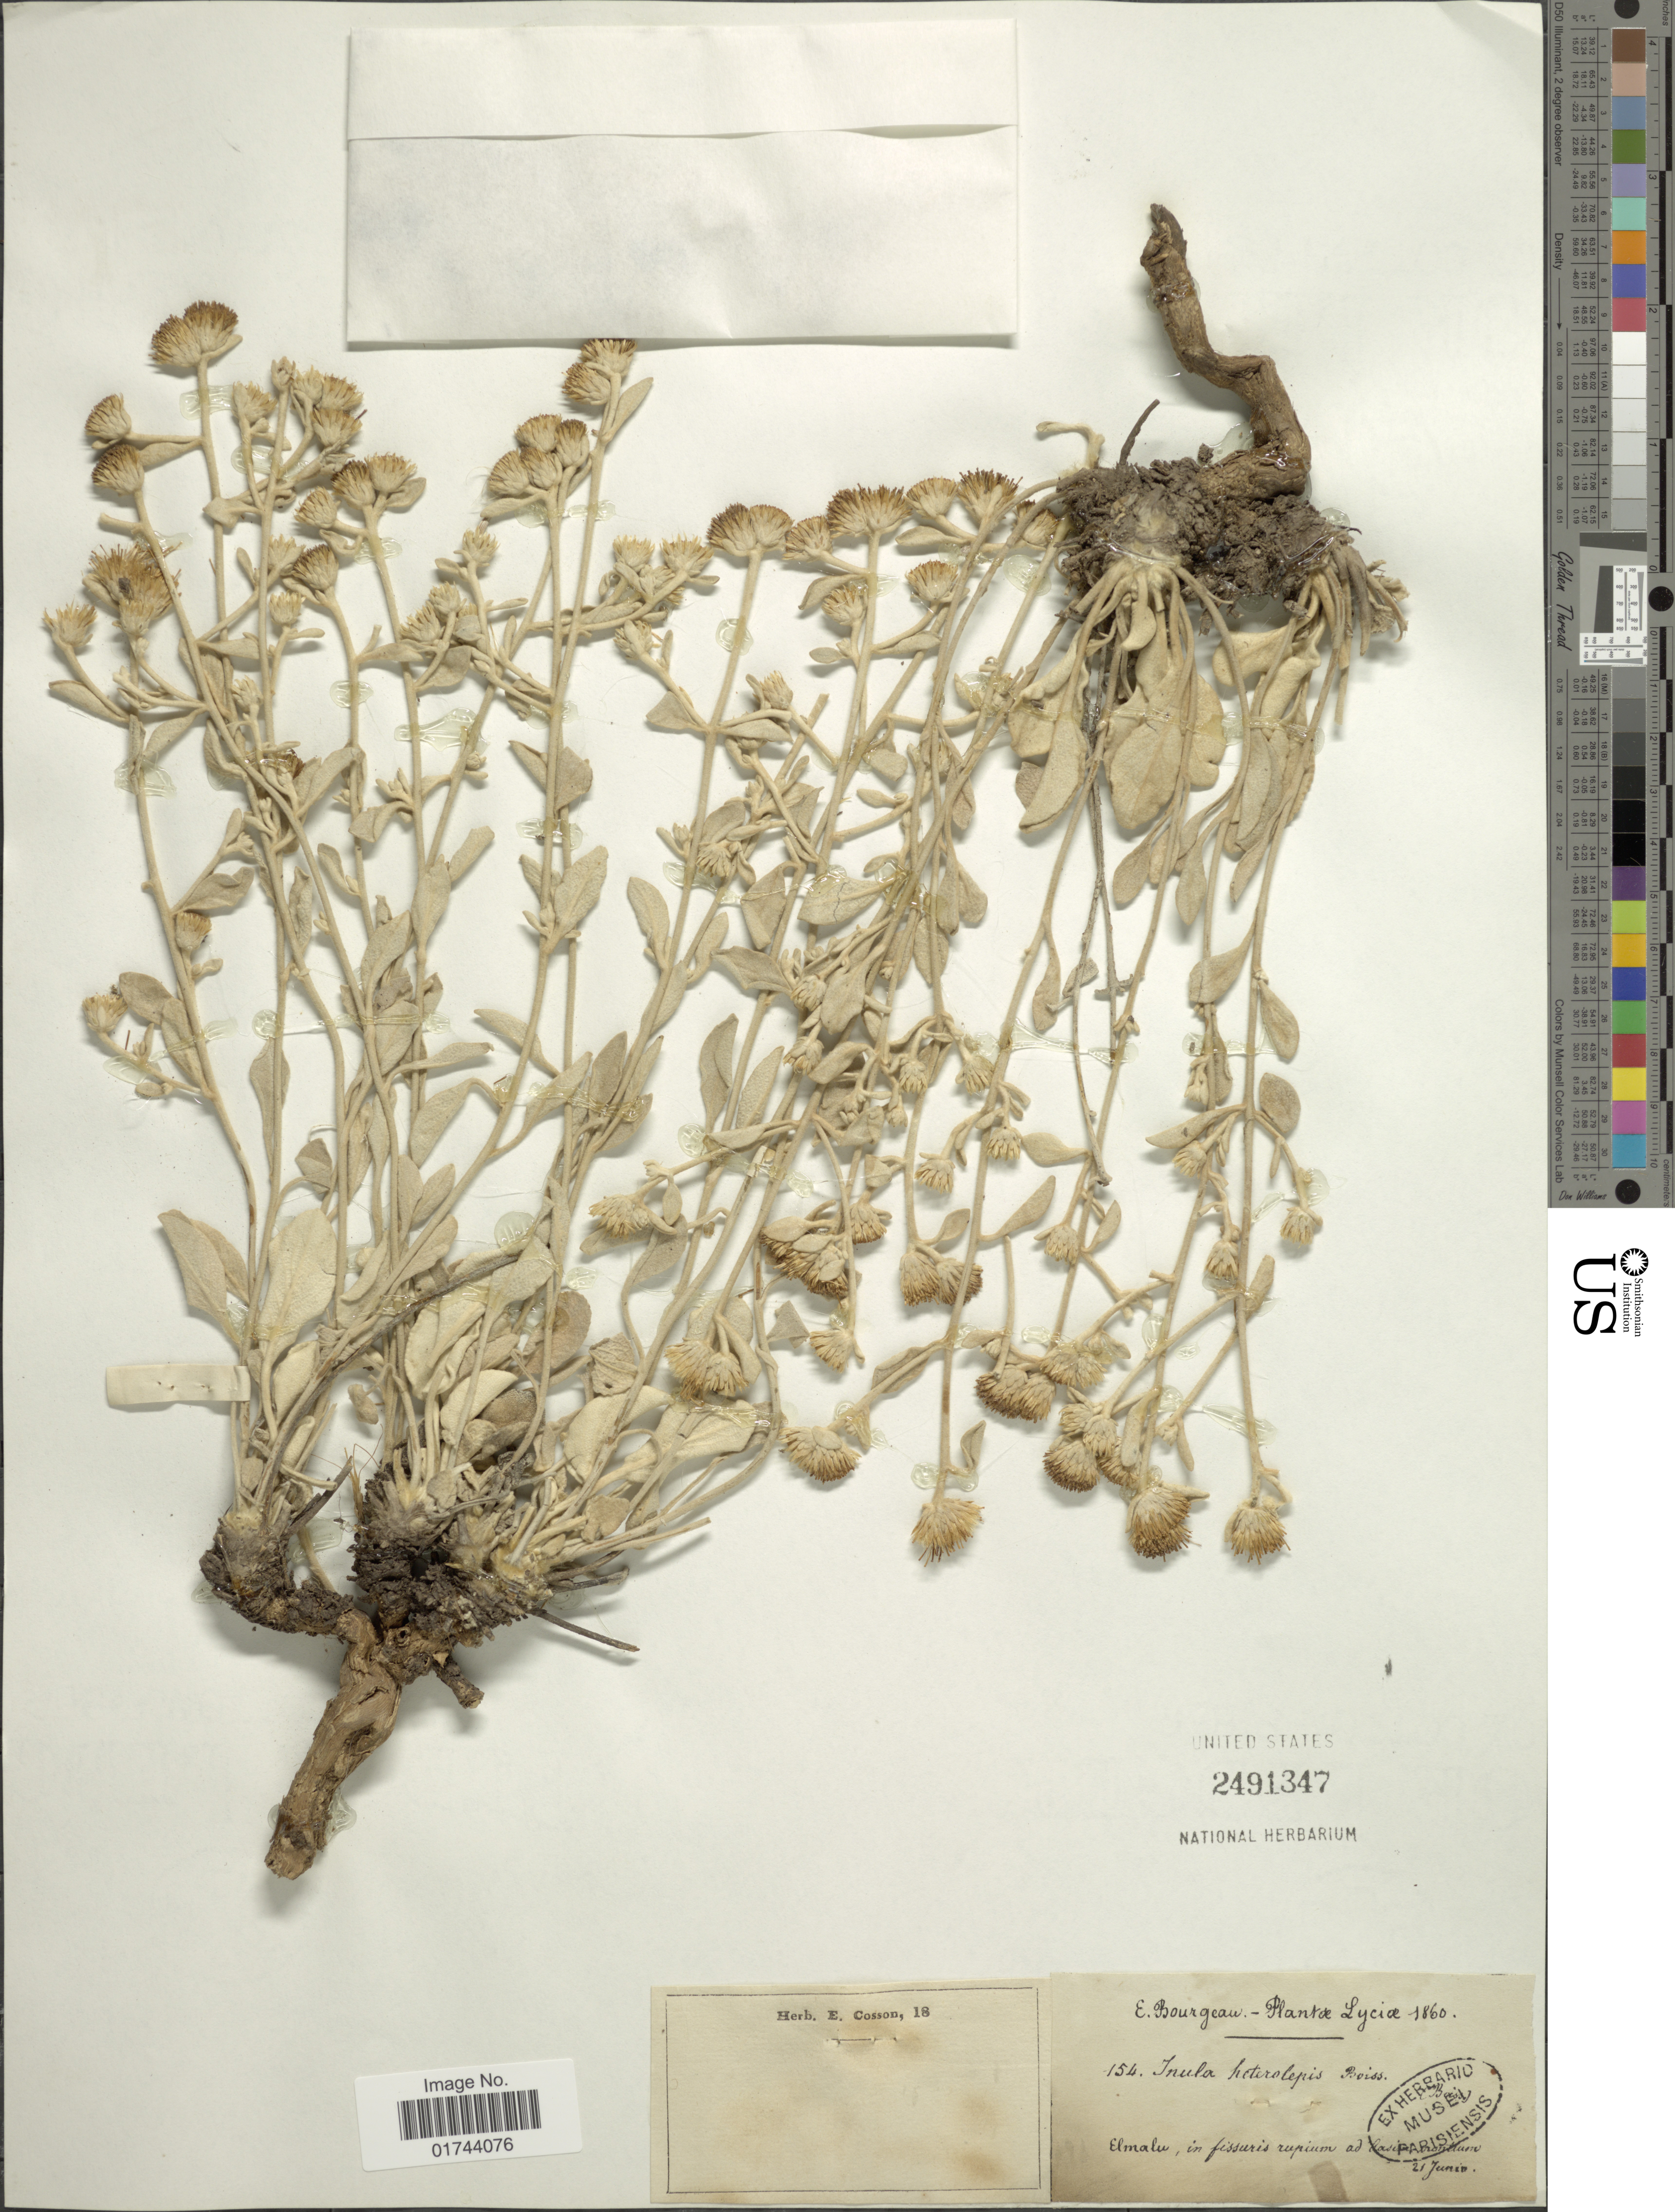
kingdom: Plantae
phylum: Tracheophyta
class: Magnoliopsida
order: Asterales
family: Asteraceae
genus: Inula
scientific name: Inula heterolepis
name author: Boiss.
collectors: E. Bourgeau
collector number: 154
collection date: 1860-06-21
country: Turkey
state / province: Antalya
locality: Lyciae, Elmalu, in fissuris rupium ad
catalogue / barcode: US 2491347